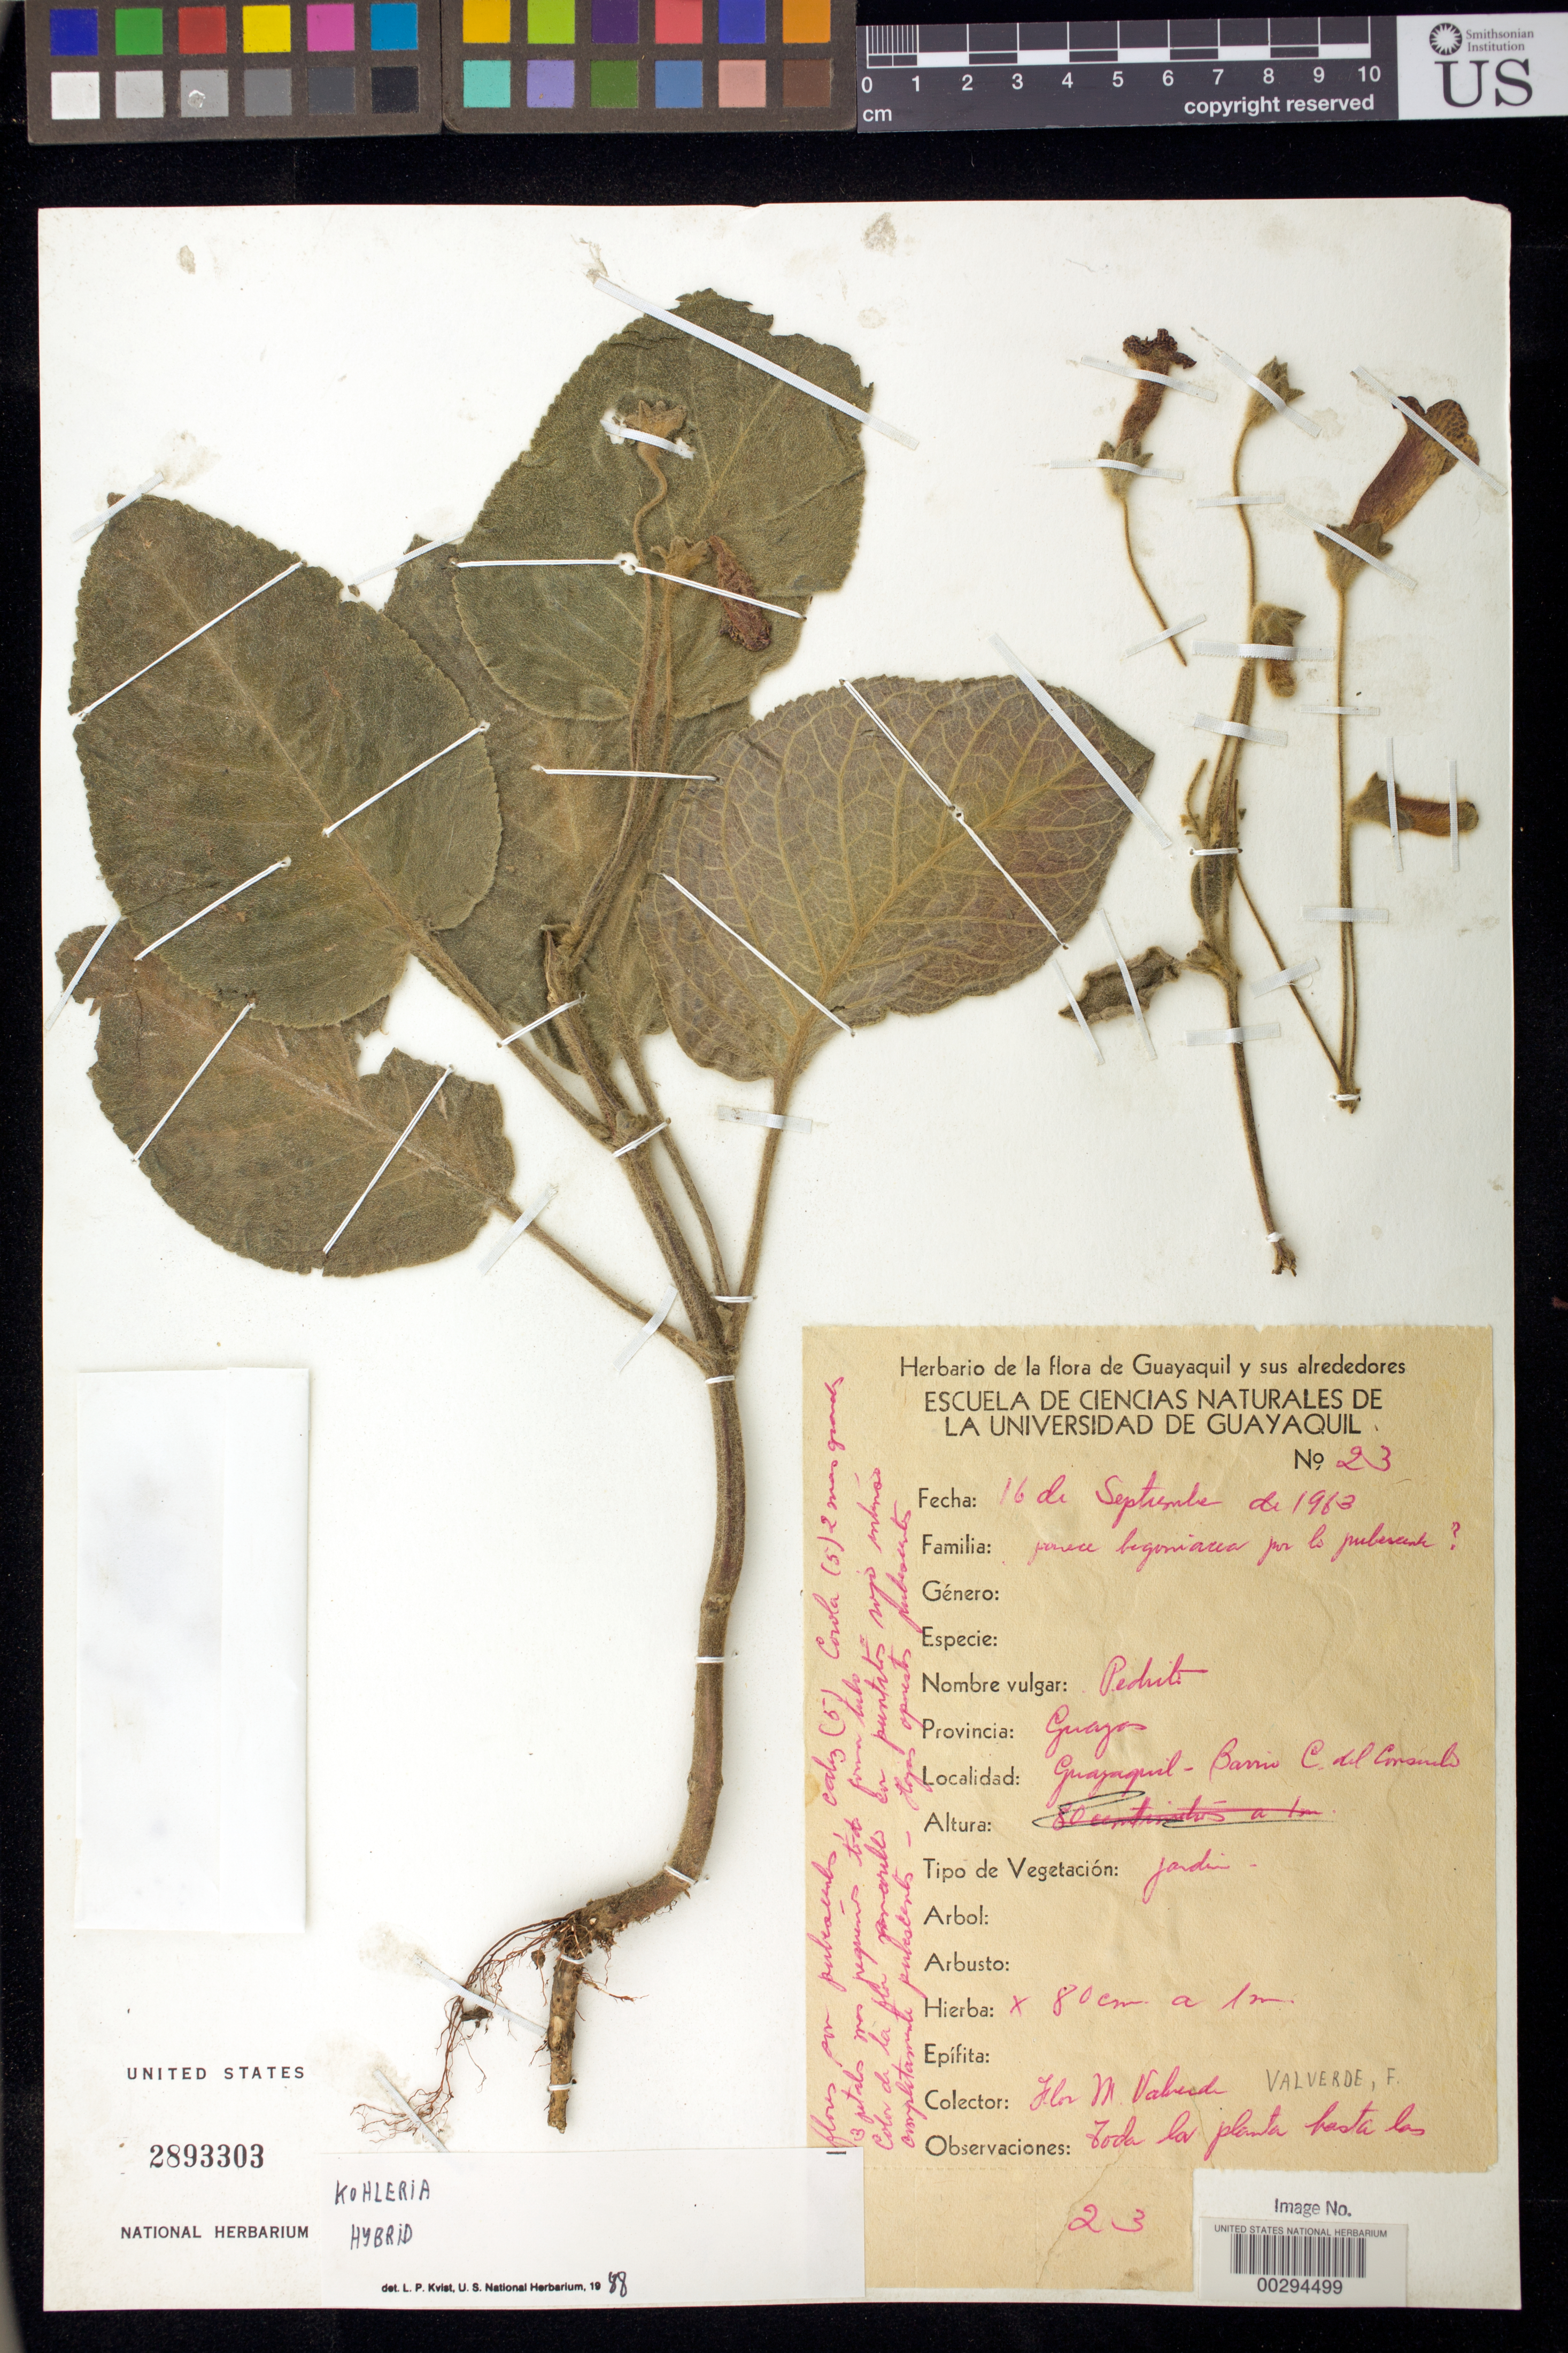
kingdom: Plantae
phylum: Tracheophyta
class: Magnoliopsida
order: Lamiales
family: Gesneriaceae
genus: Kohleria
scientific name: Kohleria sp.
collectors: F. M. Valverde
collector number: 923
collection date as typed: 16 Sep 1963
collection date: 1963-09-16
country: Ecuador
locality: Ecuador: Guayaquil - Barrio C del Consuelo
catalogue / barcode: US 2893303